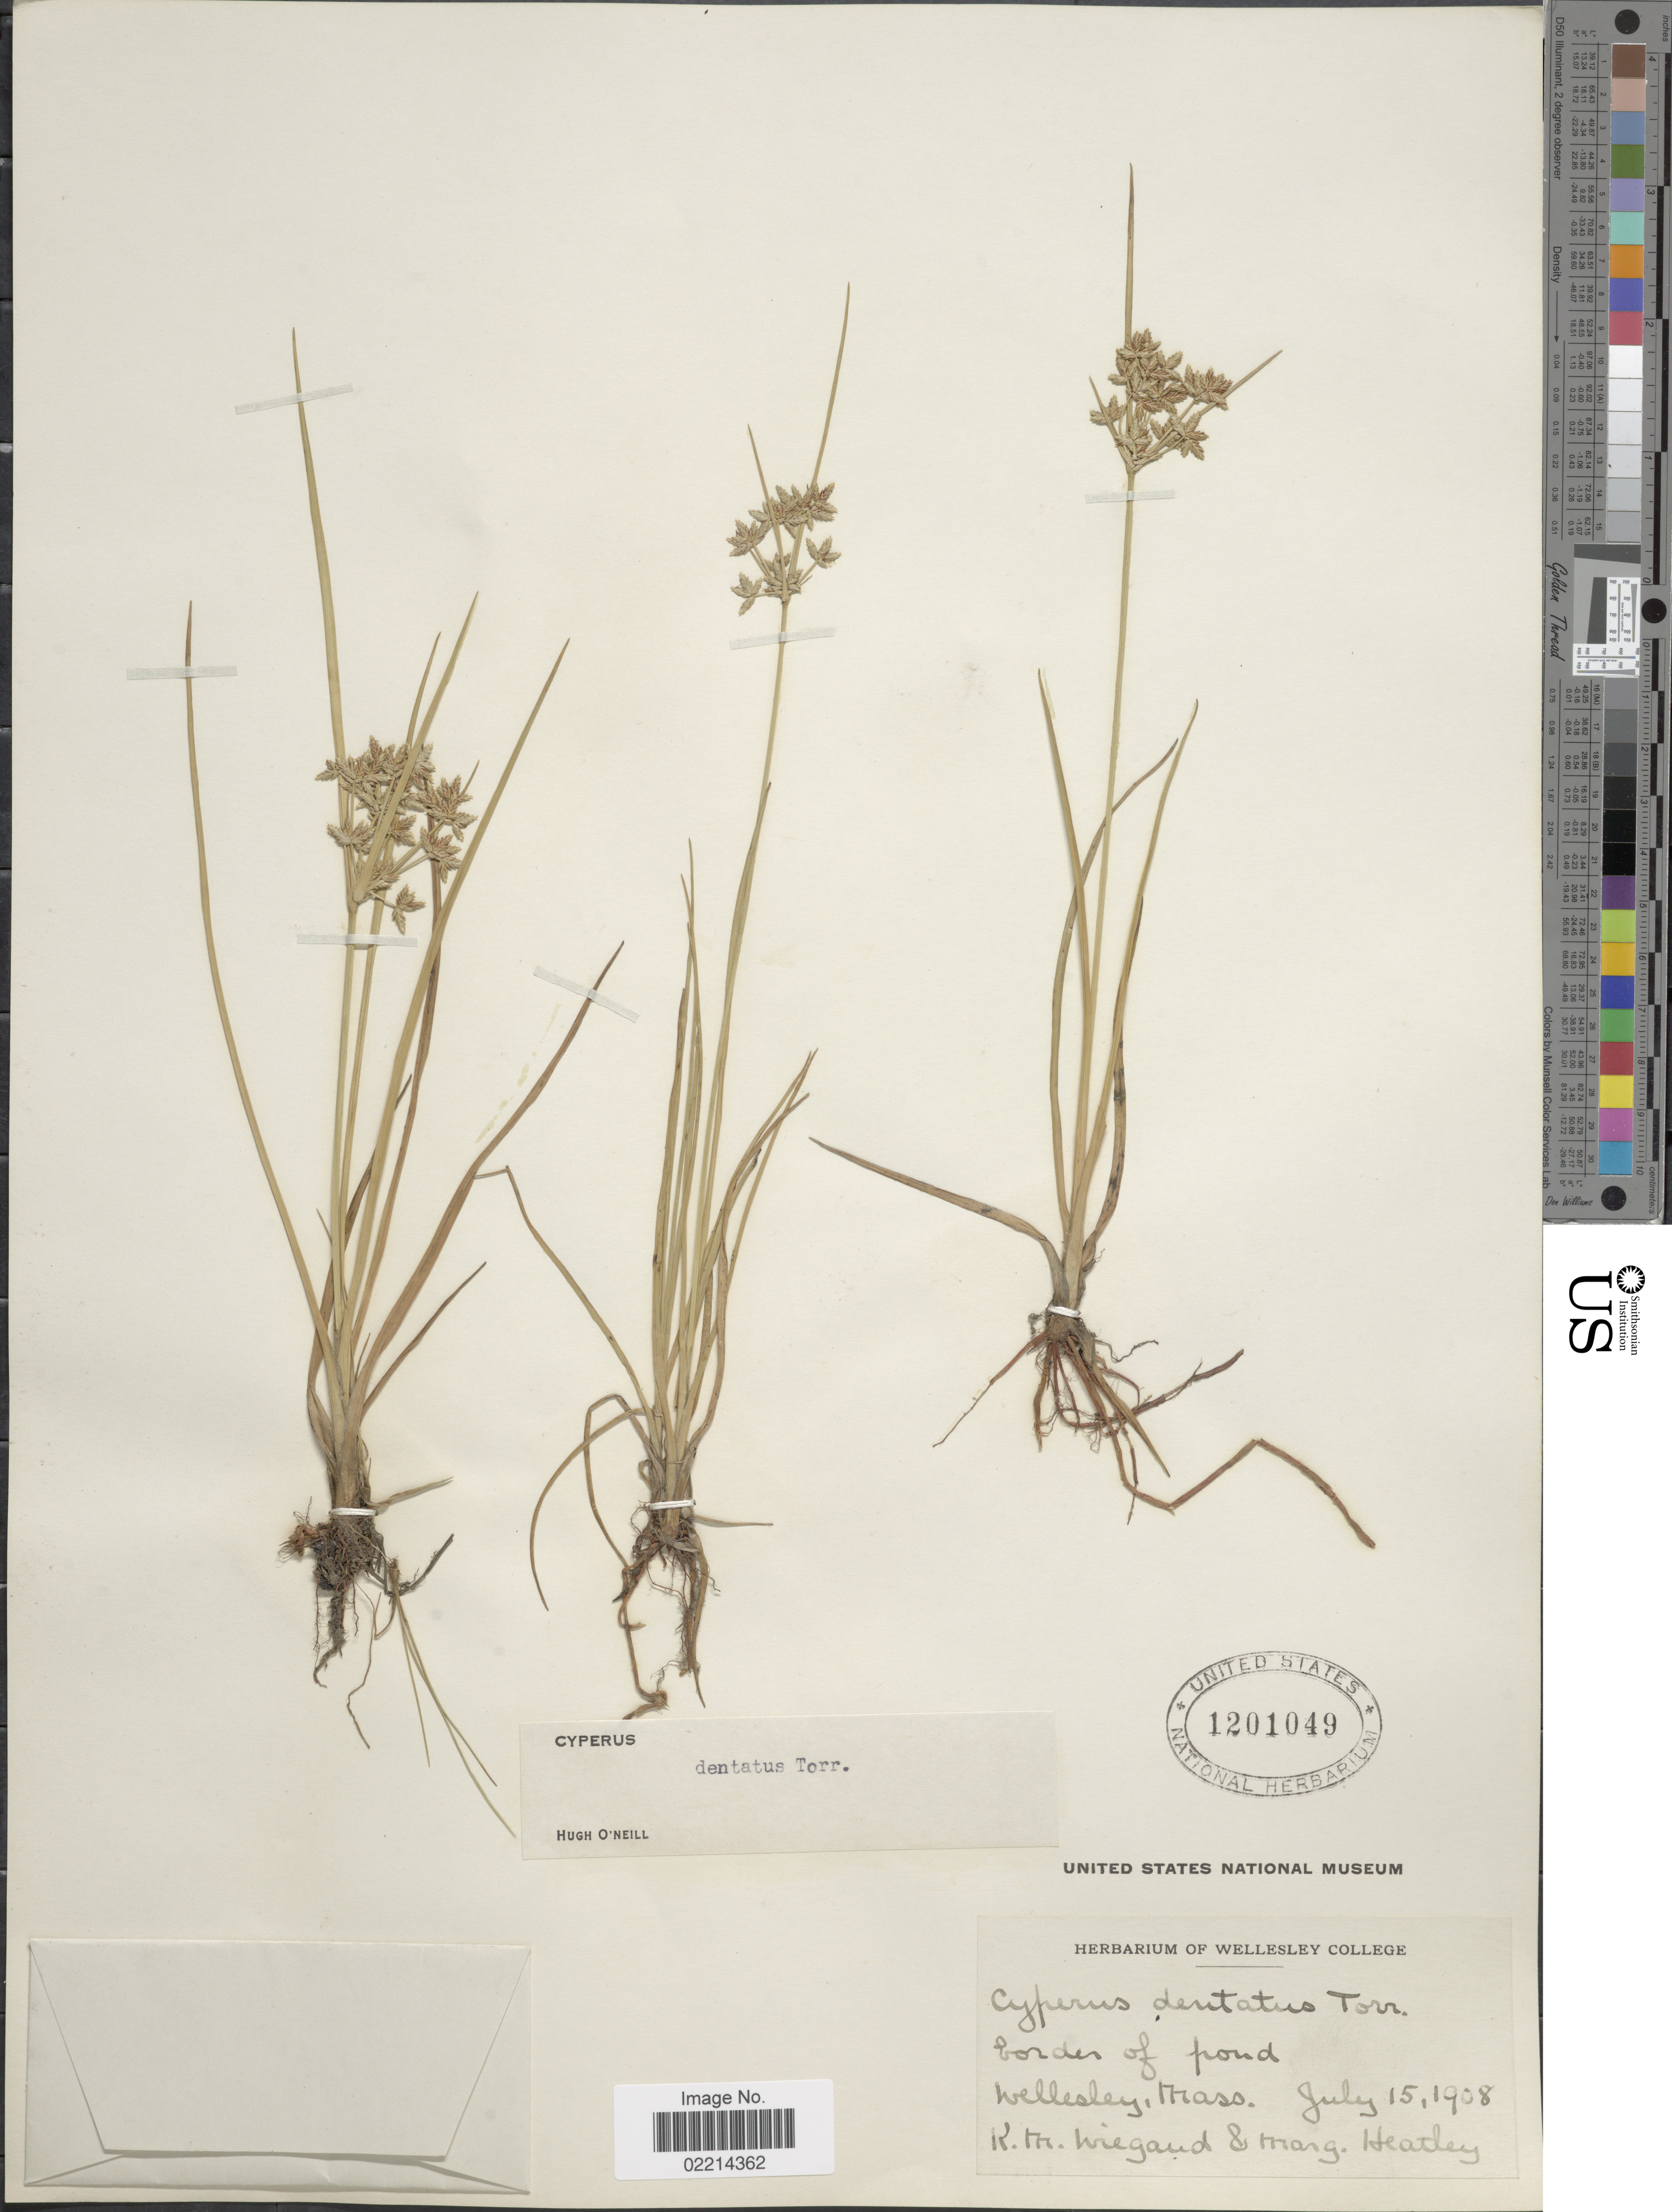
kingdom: Plantae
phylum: Tracheophyta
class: Liliopsida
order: Poales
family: Cyperaceae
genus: Cyperus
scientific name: Cyperus dentatus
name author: Torr.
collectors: K. M. Wiegand & M. Heatley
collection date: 1908-07-15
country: United States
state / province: Massachusetts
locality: Wellesley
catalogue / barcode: US 1201049